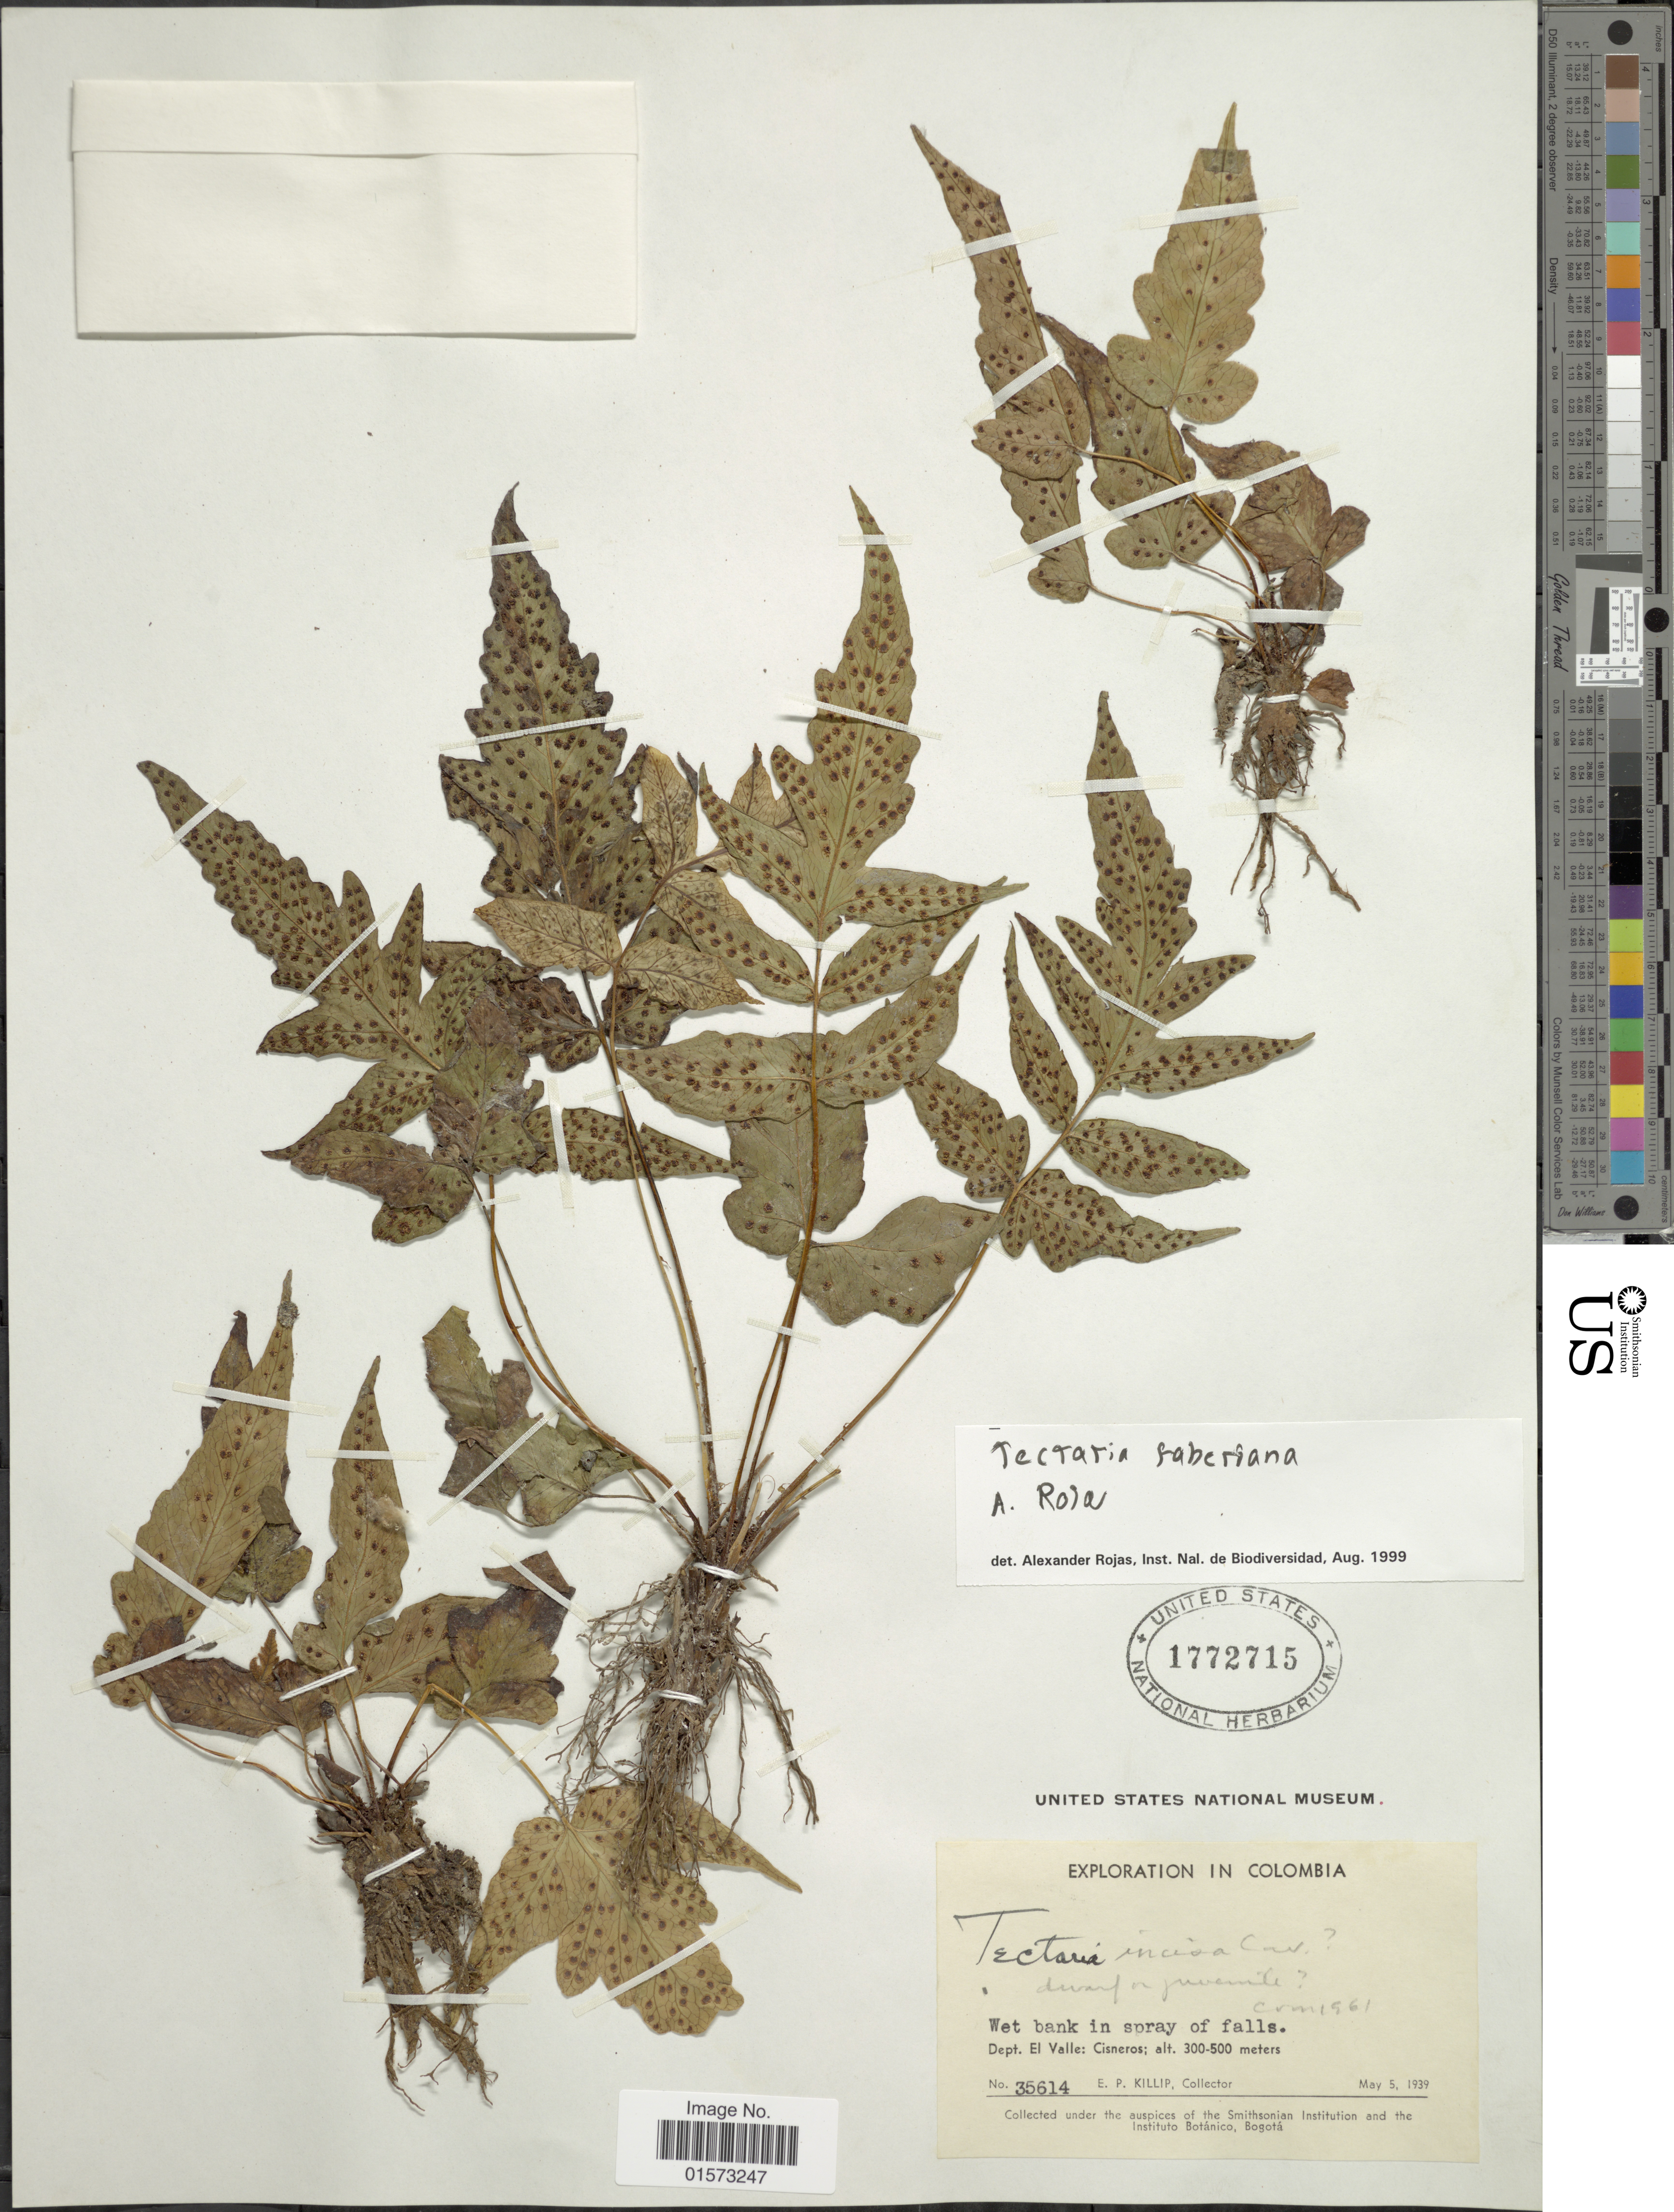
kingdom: Plantae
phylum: Tracheophyta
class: Polypodiopsida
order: Polypodiales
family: Tectariaceae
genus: Tectaria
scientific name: Tectaria faberiana x T. heracleifolia (Willd.) Underw.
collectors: E. P. Killip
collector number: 35614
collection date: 1929-05-05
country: Colombia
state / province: Valle del Cauca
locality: Dept. El Valle: Cisneros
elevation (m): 300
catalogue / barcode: US 1772715